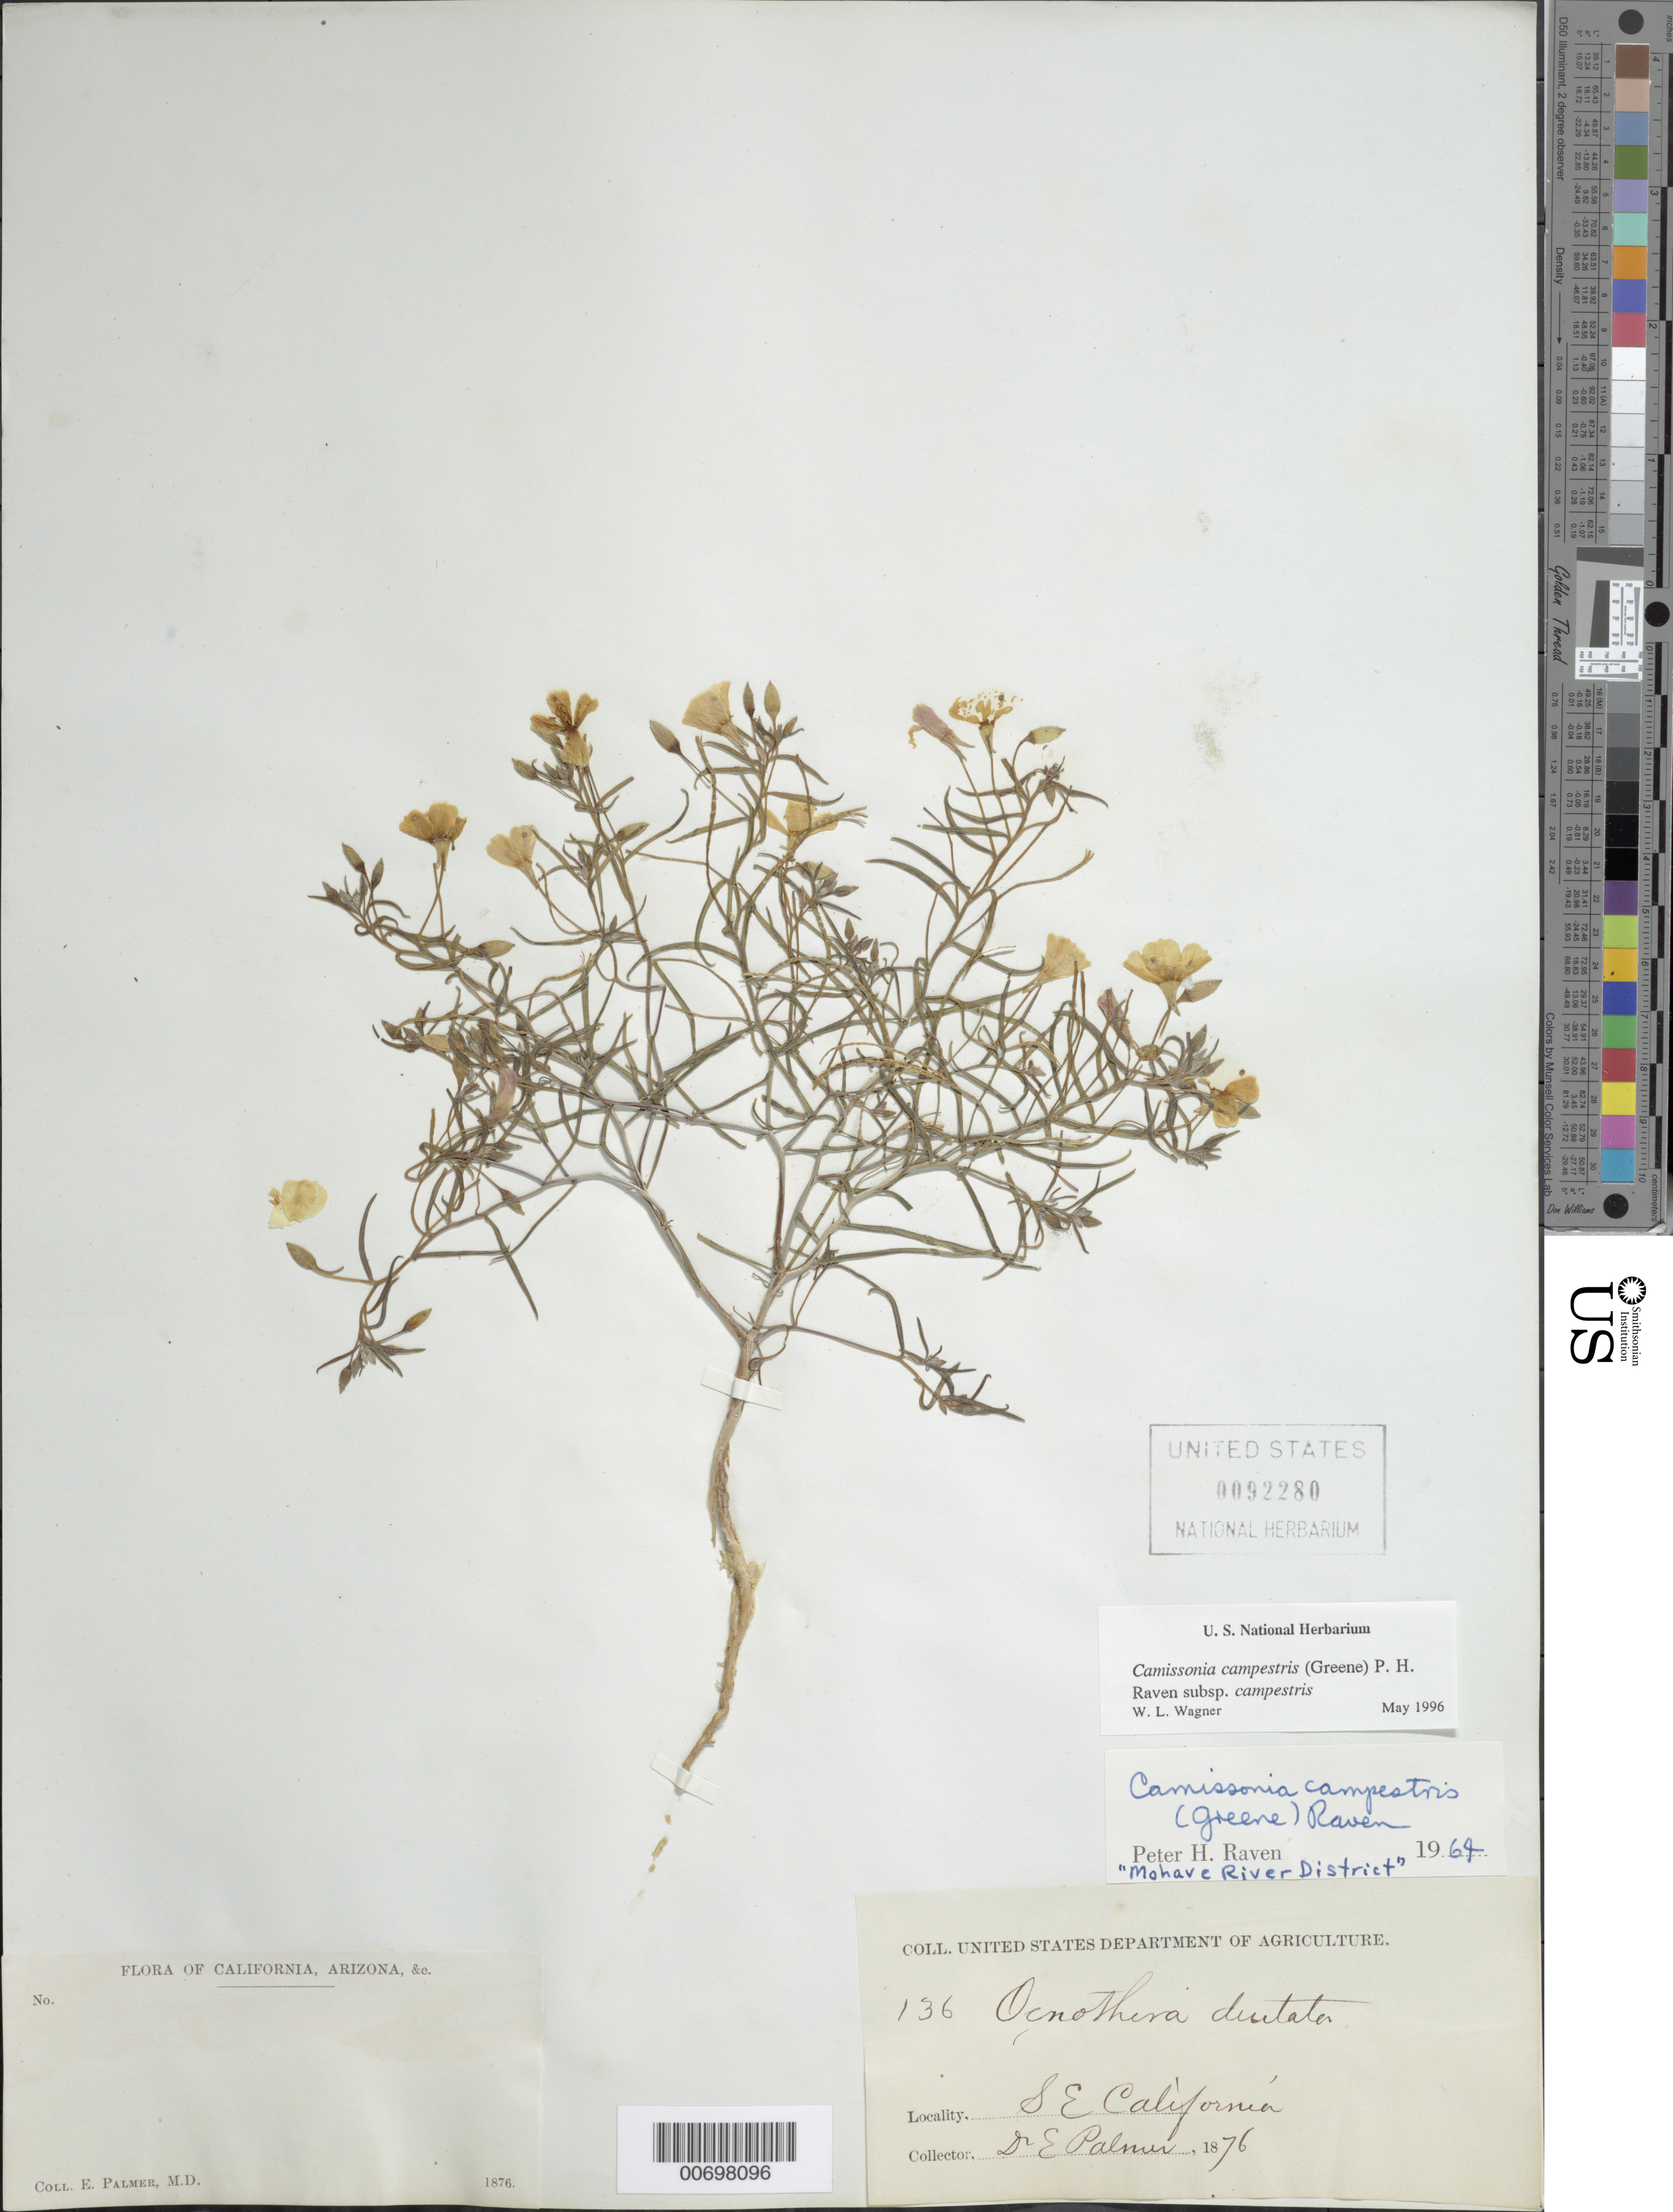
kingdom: Plantae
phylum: Tracheophyta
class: Magnoliopsida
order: Myrtales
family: Onagraceae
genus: Camissonia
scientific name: Camissonia campestris subsp. campestris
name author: (Greene) P.H. Raven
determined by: Wagner, W. L., (BOT), Smithsonian Institution - National Museum of Natural History (UNITED STATES)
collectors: E. Palmer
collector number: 136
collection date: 1876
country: United States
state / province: California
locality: S. E. California, California, Arizona & c.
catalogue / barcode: US 92280